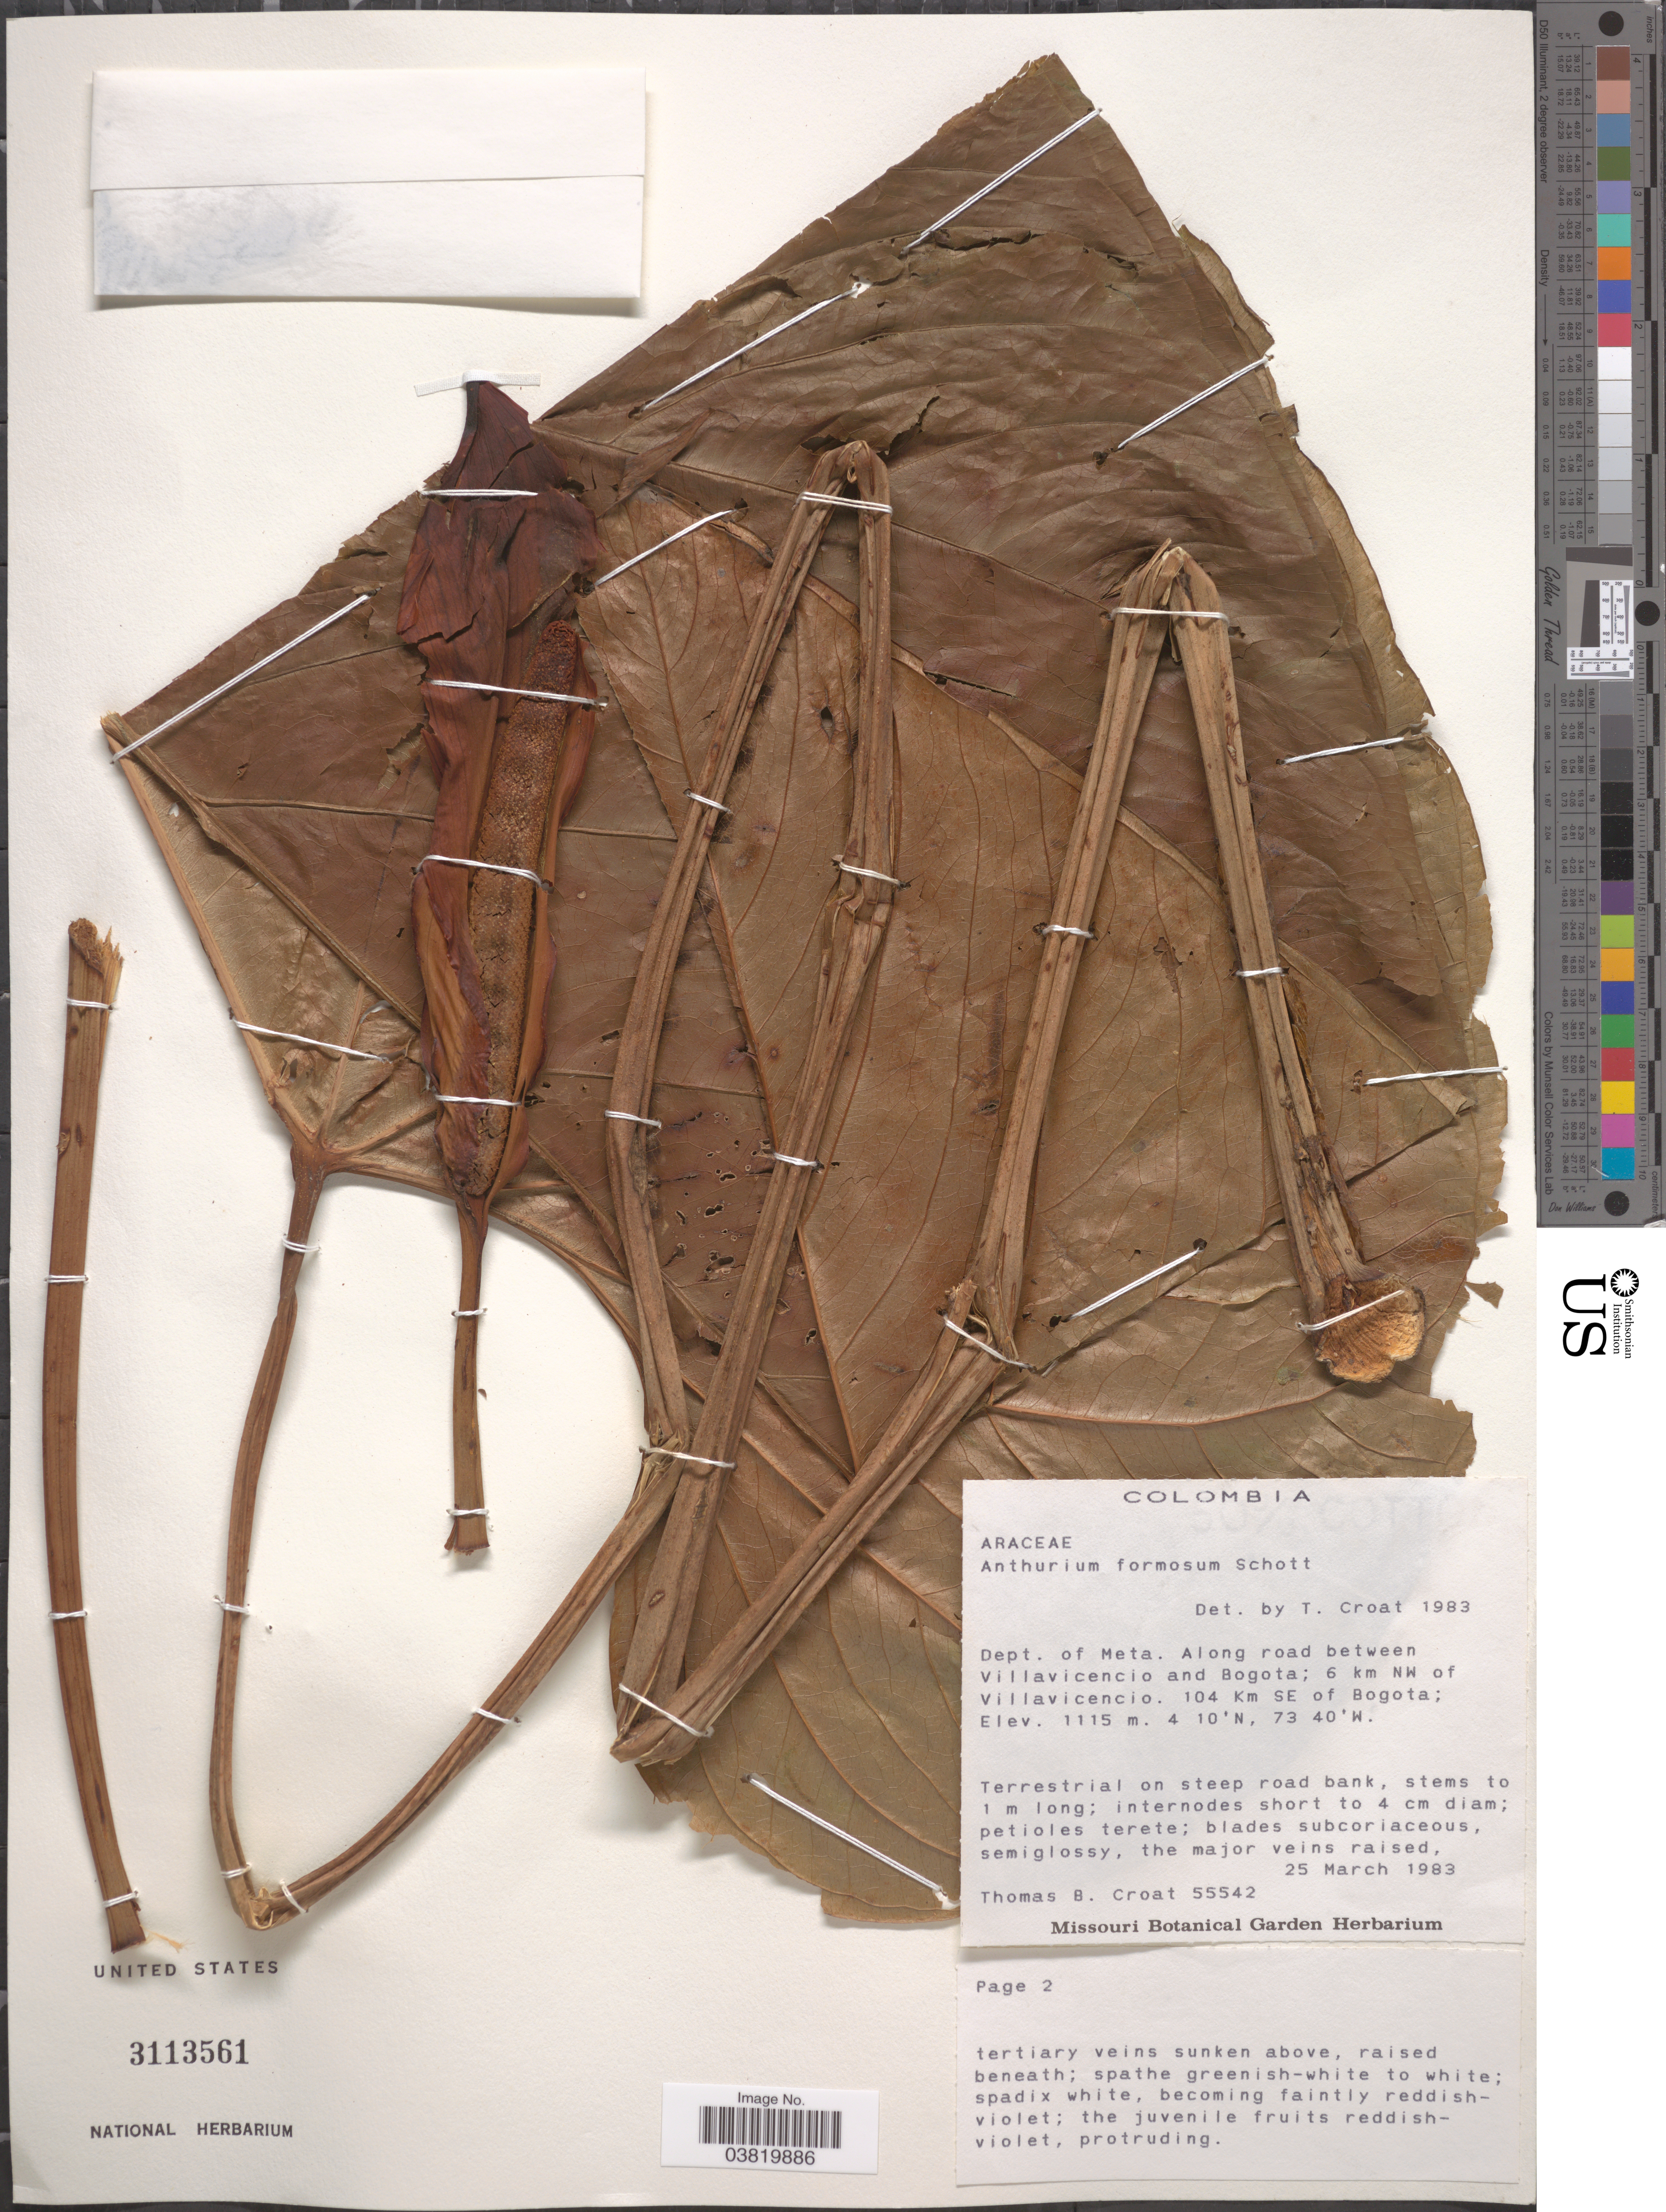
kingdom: Plantae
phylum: Tracheophyta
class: Liliopsida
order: Alismatales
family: Araceae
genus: Anthurium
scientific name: Anthurium formosum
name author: Schott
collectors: T. B. Croat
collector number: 55542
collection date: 1983-03-25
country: Colombia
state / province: Meta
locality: Dept. of Meta. Along road between Villavicencio and Bogota; 6 km NW of Villavicencio. 104 Km SE of Bogota.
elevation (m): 1115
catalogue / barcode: US 3113561